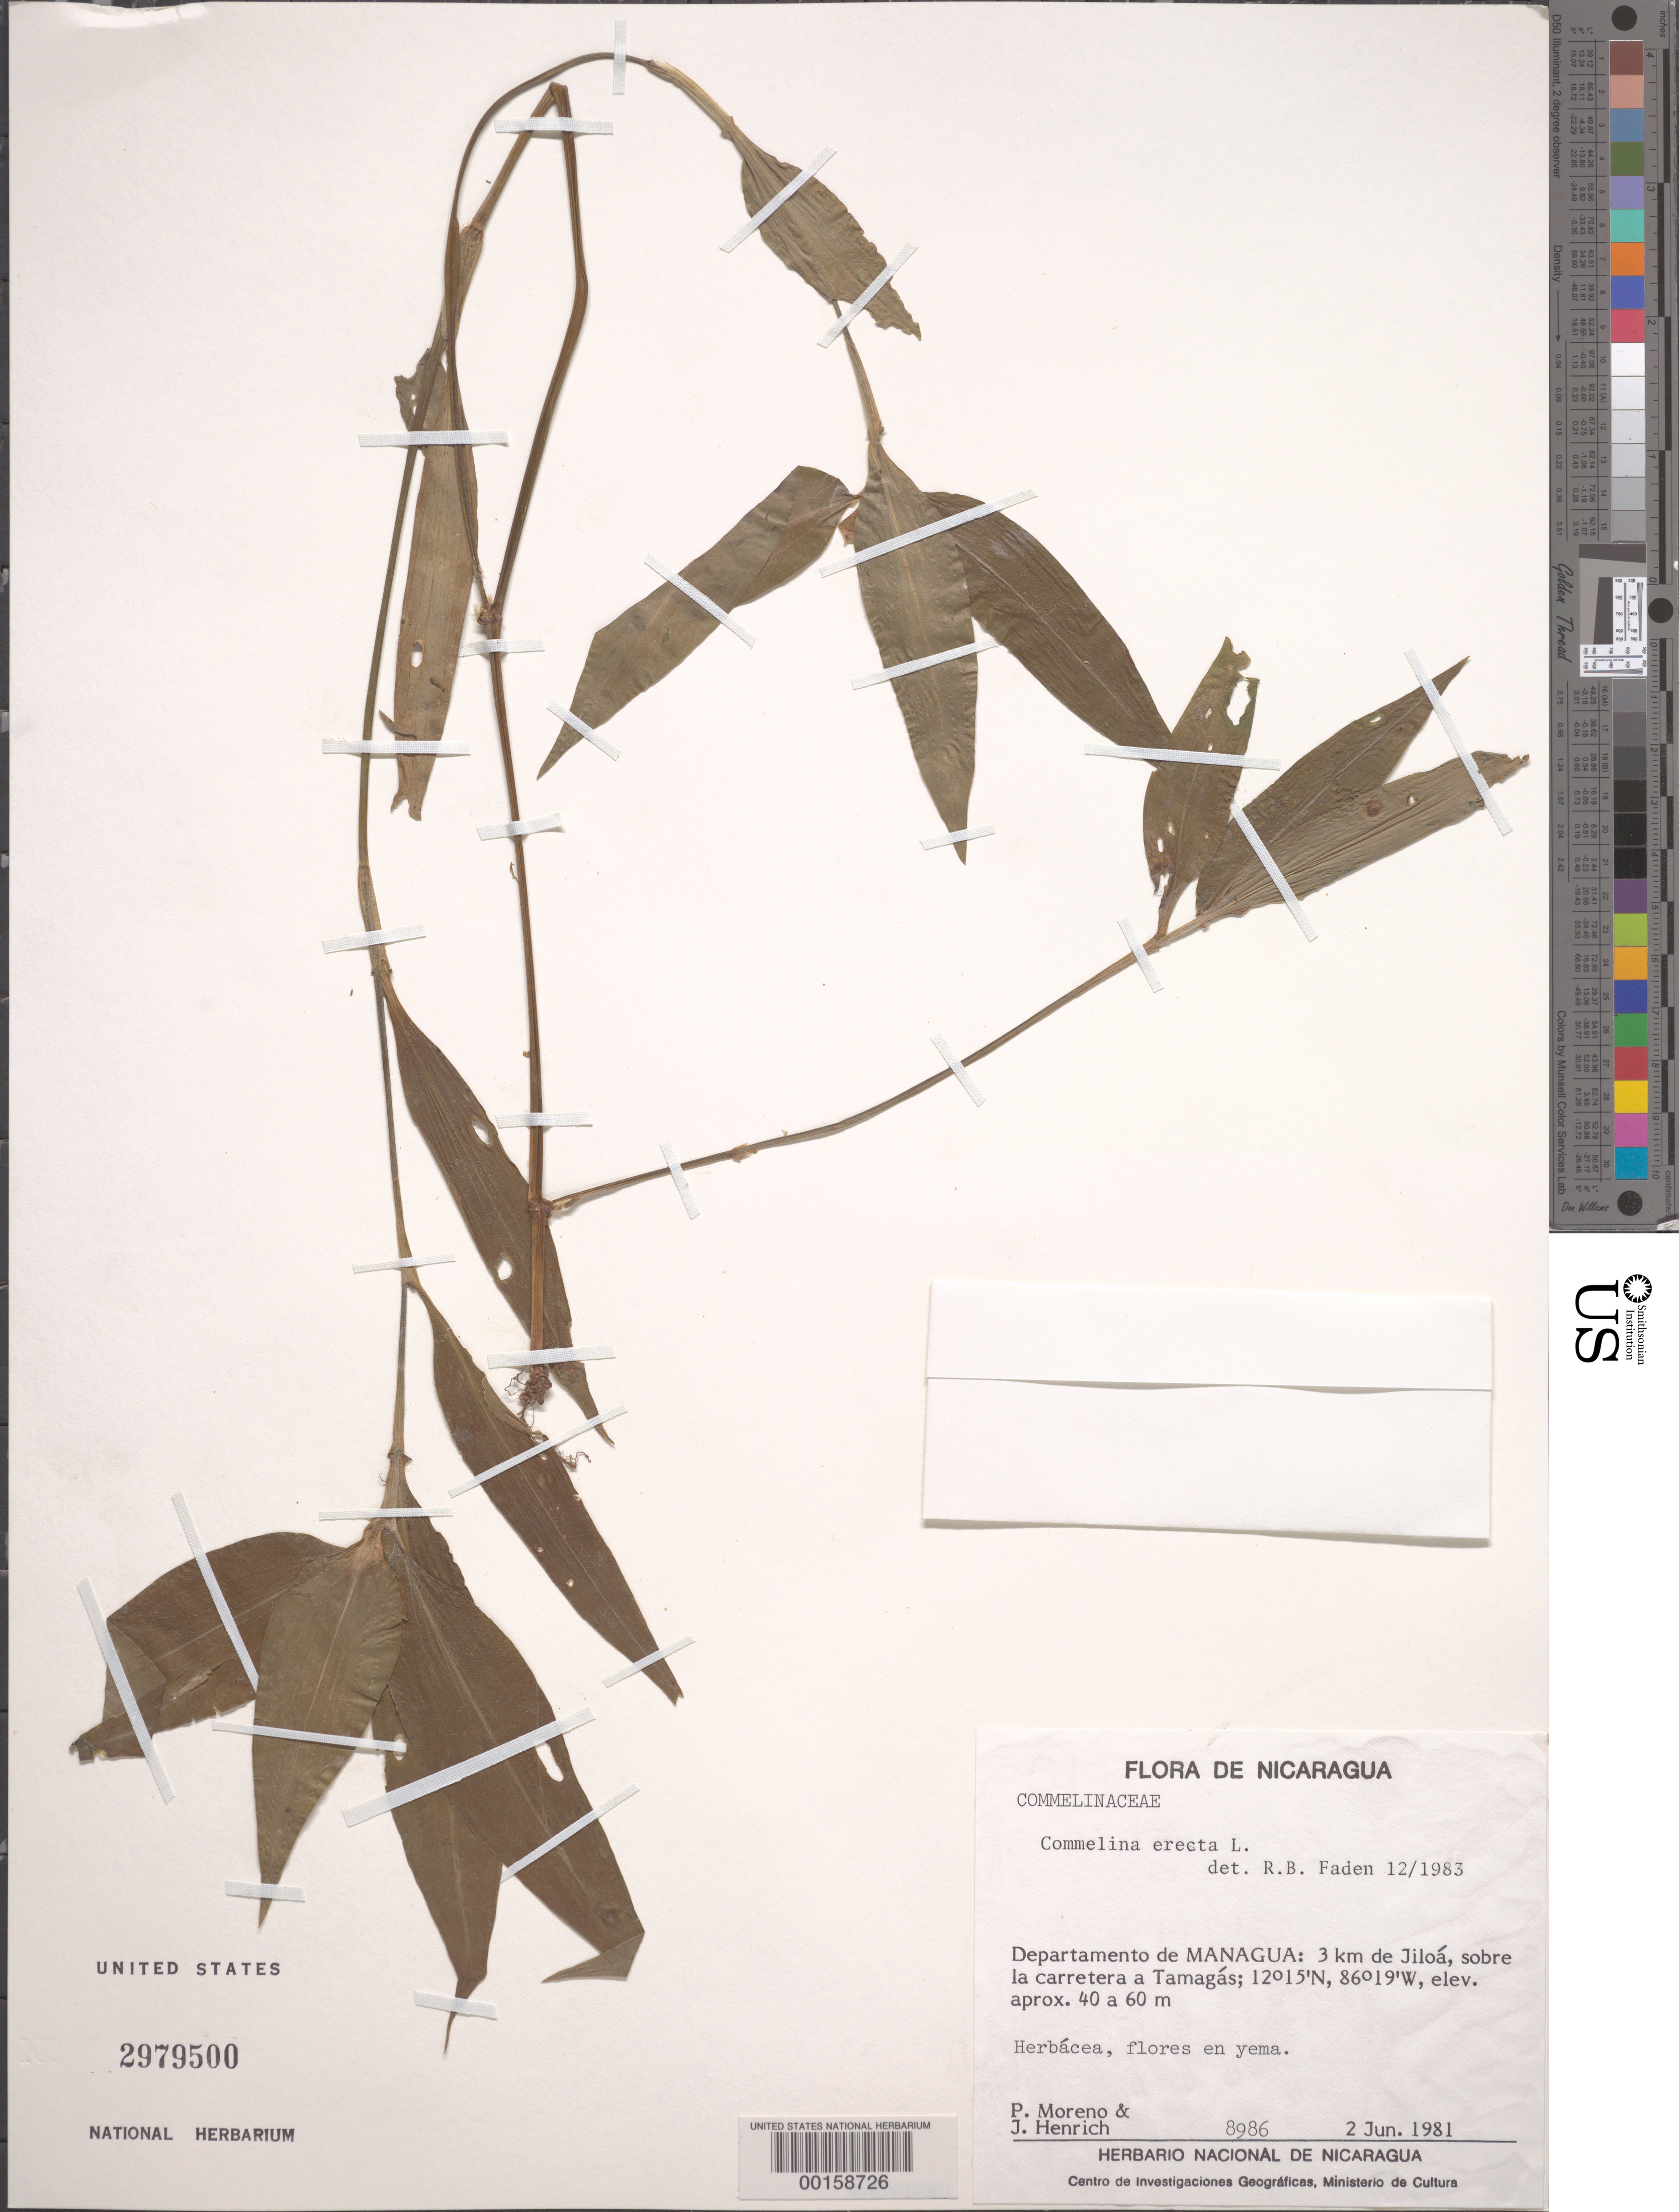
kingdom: Plantae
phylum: Tracheophyta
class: Liliopsida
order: Commelinales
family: Commelinaceae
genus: Commelina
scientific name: Commelina erecta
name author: L.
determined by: Faden, Robert B., (US), Smithsonian Institution - National Museum of Natural History (UNITED STATES)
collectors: P. Moreno & J. E. Henrich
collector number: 8986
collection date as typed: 02 Jun 1981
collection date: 1981-06-02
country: Nicaragua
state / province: Managua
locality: Near jiloa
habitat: Roadside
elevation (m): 40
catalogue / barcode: US 2979500